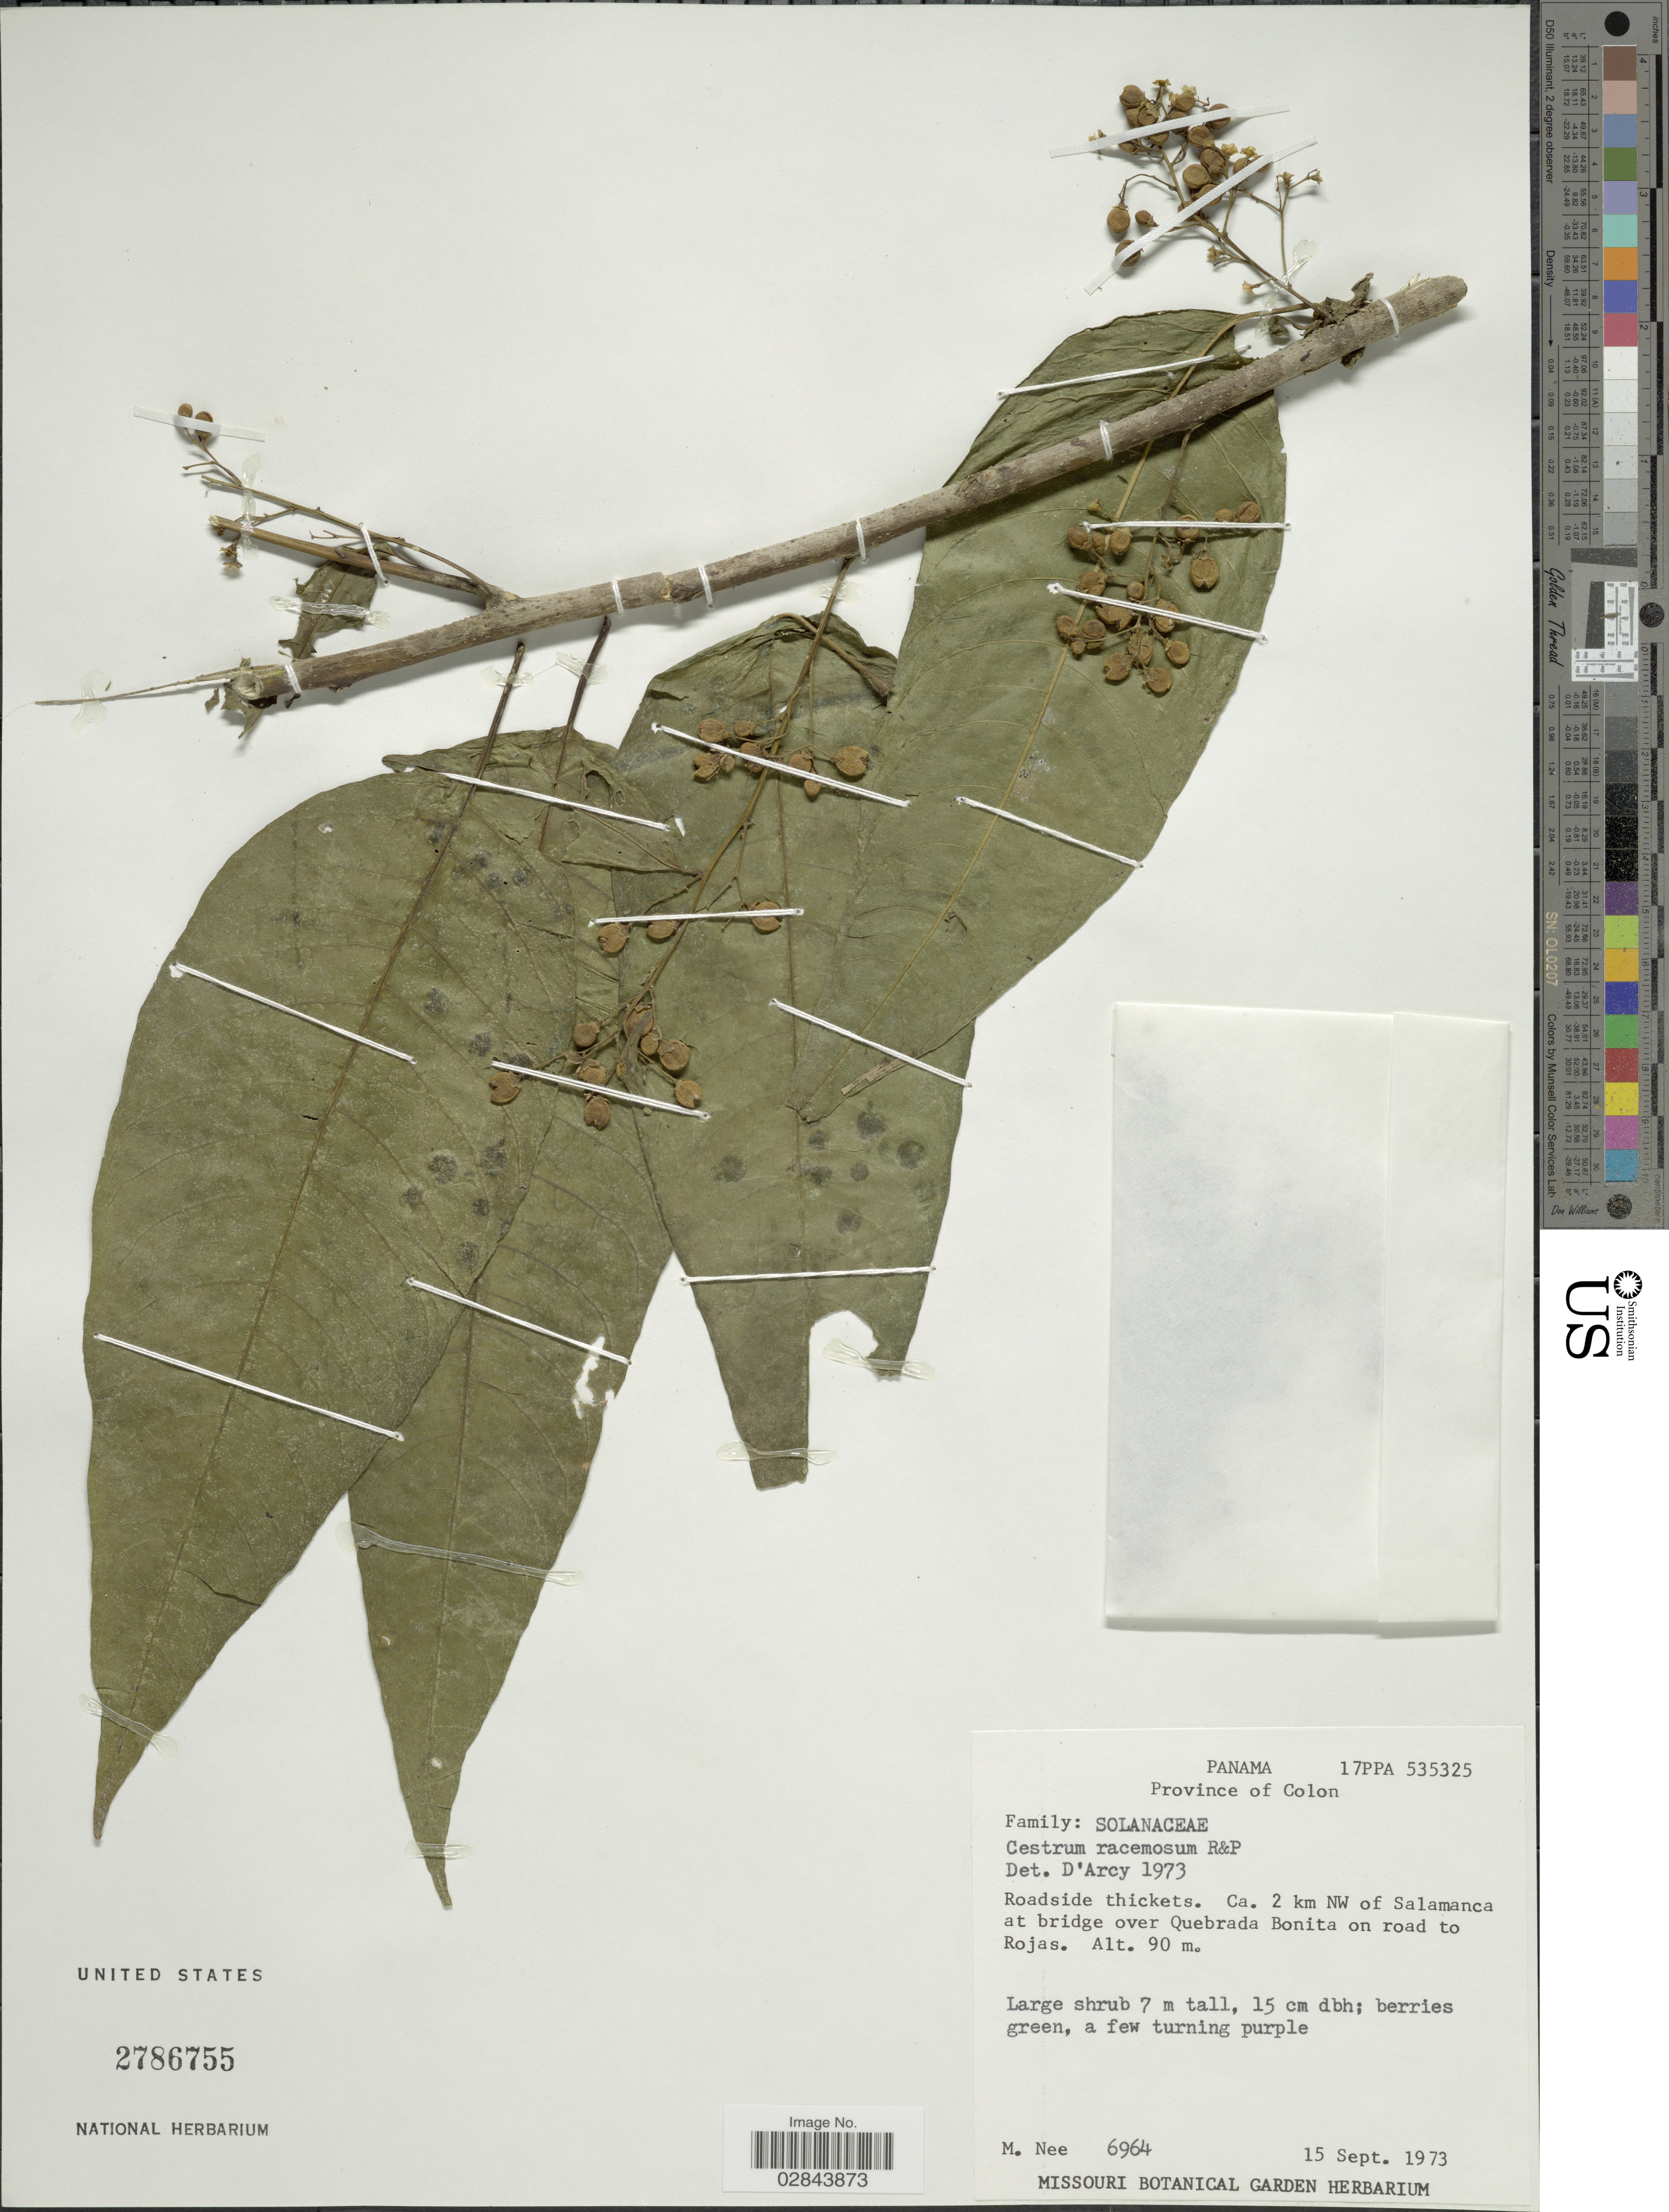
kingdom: Plantae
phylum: Tracheophyta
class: Magnoliopsida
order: Solanales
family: Solanaceae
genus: Cestrum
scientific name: Cestrum racemosum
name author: Ruiz & Pav.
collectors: M. Nee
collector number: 6964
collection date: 1973-09-15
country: Panama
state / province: Colón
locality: Ca. 2 km NW of Salamanca at bridge over Quebrada Bonita on road to Rojas.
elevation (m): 90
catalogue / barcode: US 2786755